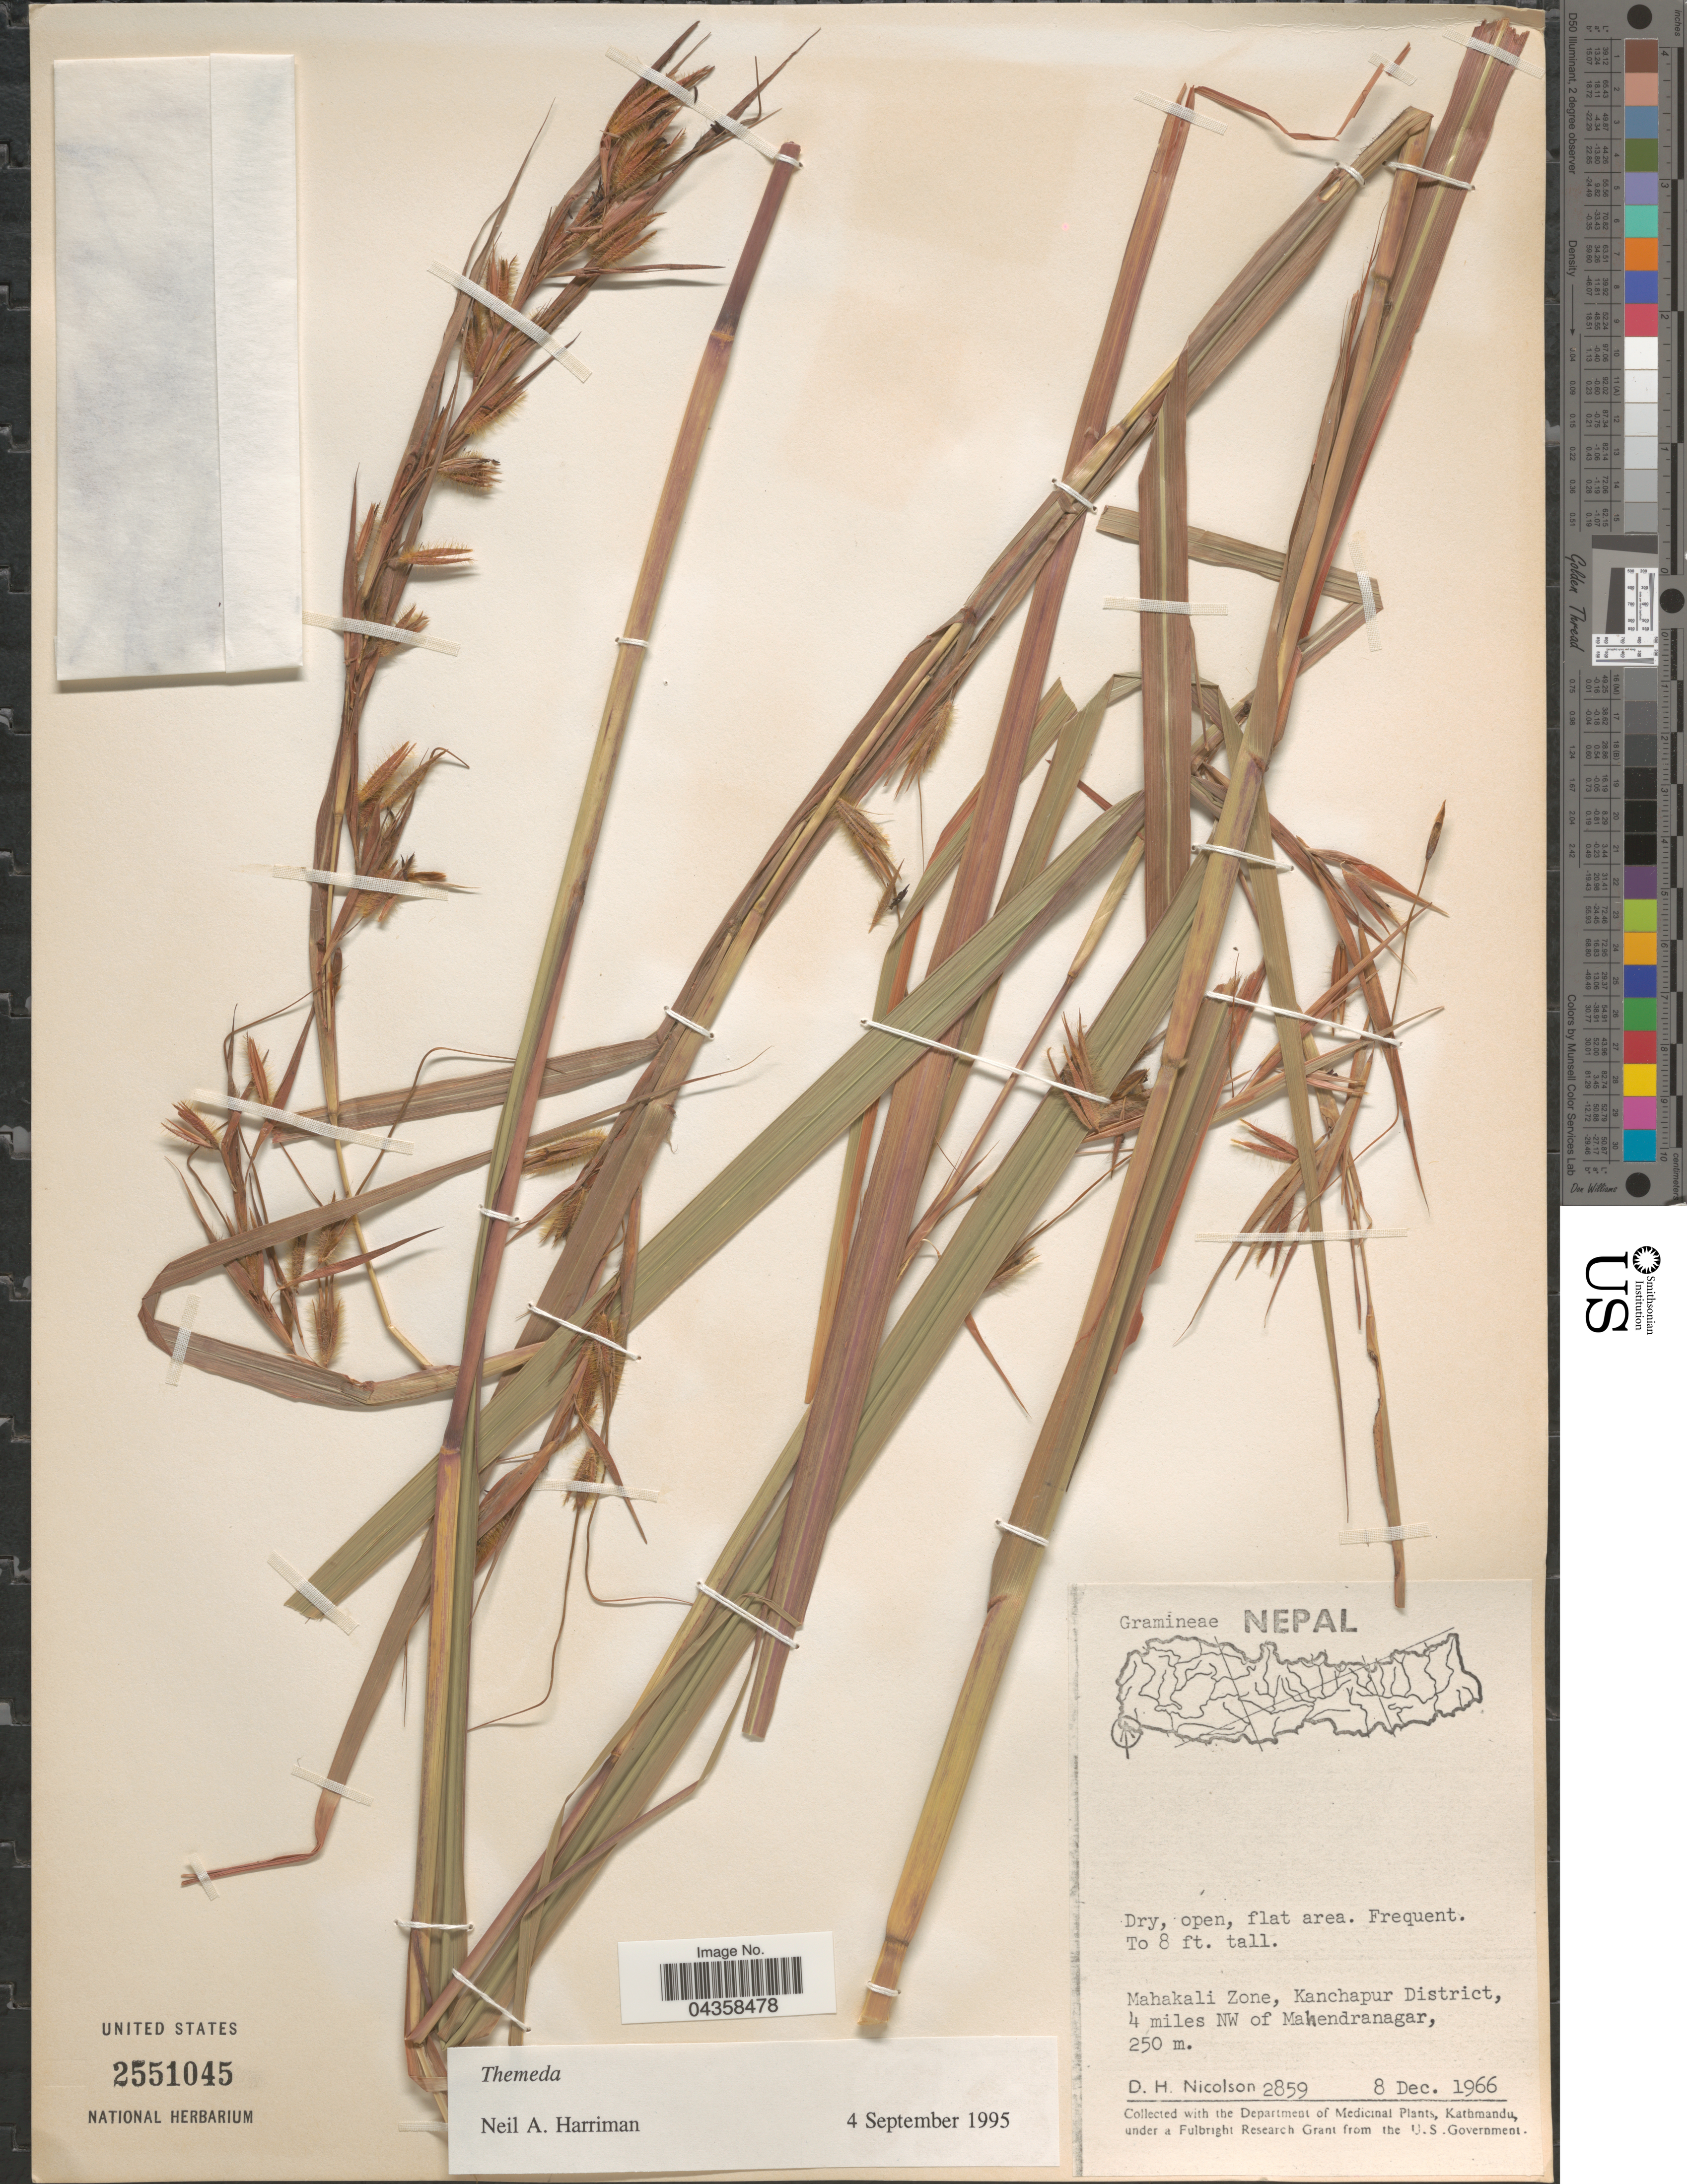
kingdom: Plantae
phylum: Tracheophyta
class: Liliopsida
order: Poales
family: Poaceae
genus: Themeda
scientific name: Themeda sp.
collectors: D. H. Nicolson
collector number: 2859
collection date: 1966-12-08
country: Nepal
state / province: Mahakali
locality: Dry, open, flat area. Frequent. Mahakali Zone, Kanchapur District, 4 miles NW of Mahendranagar.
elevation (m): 250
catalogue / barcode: US 2551045